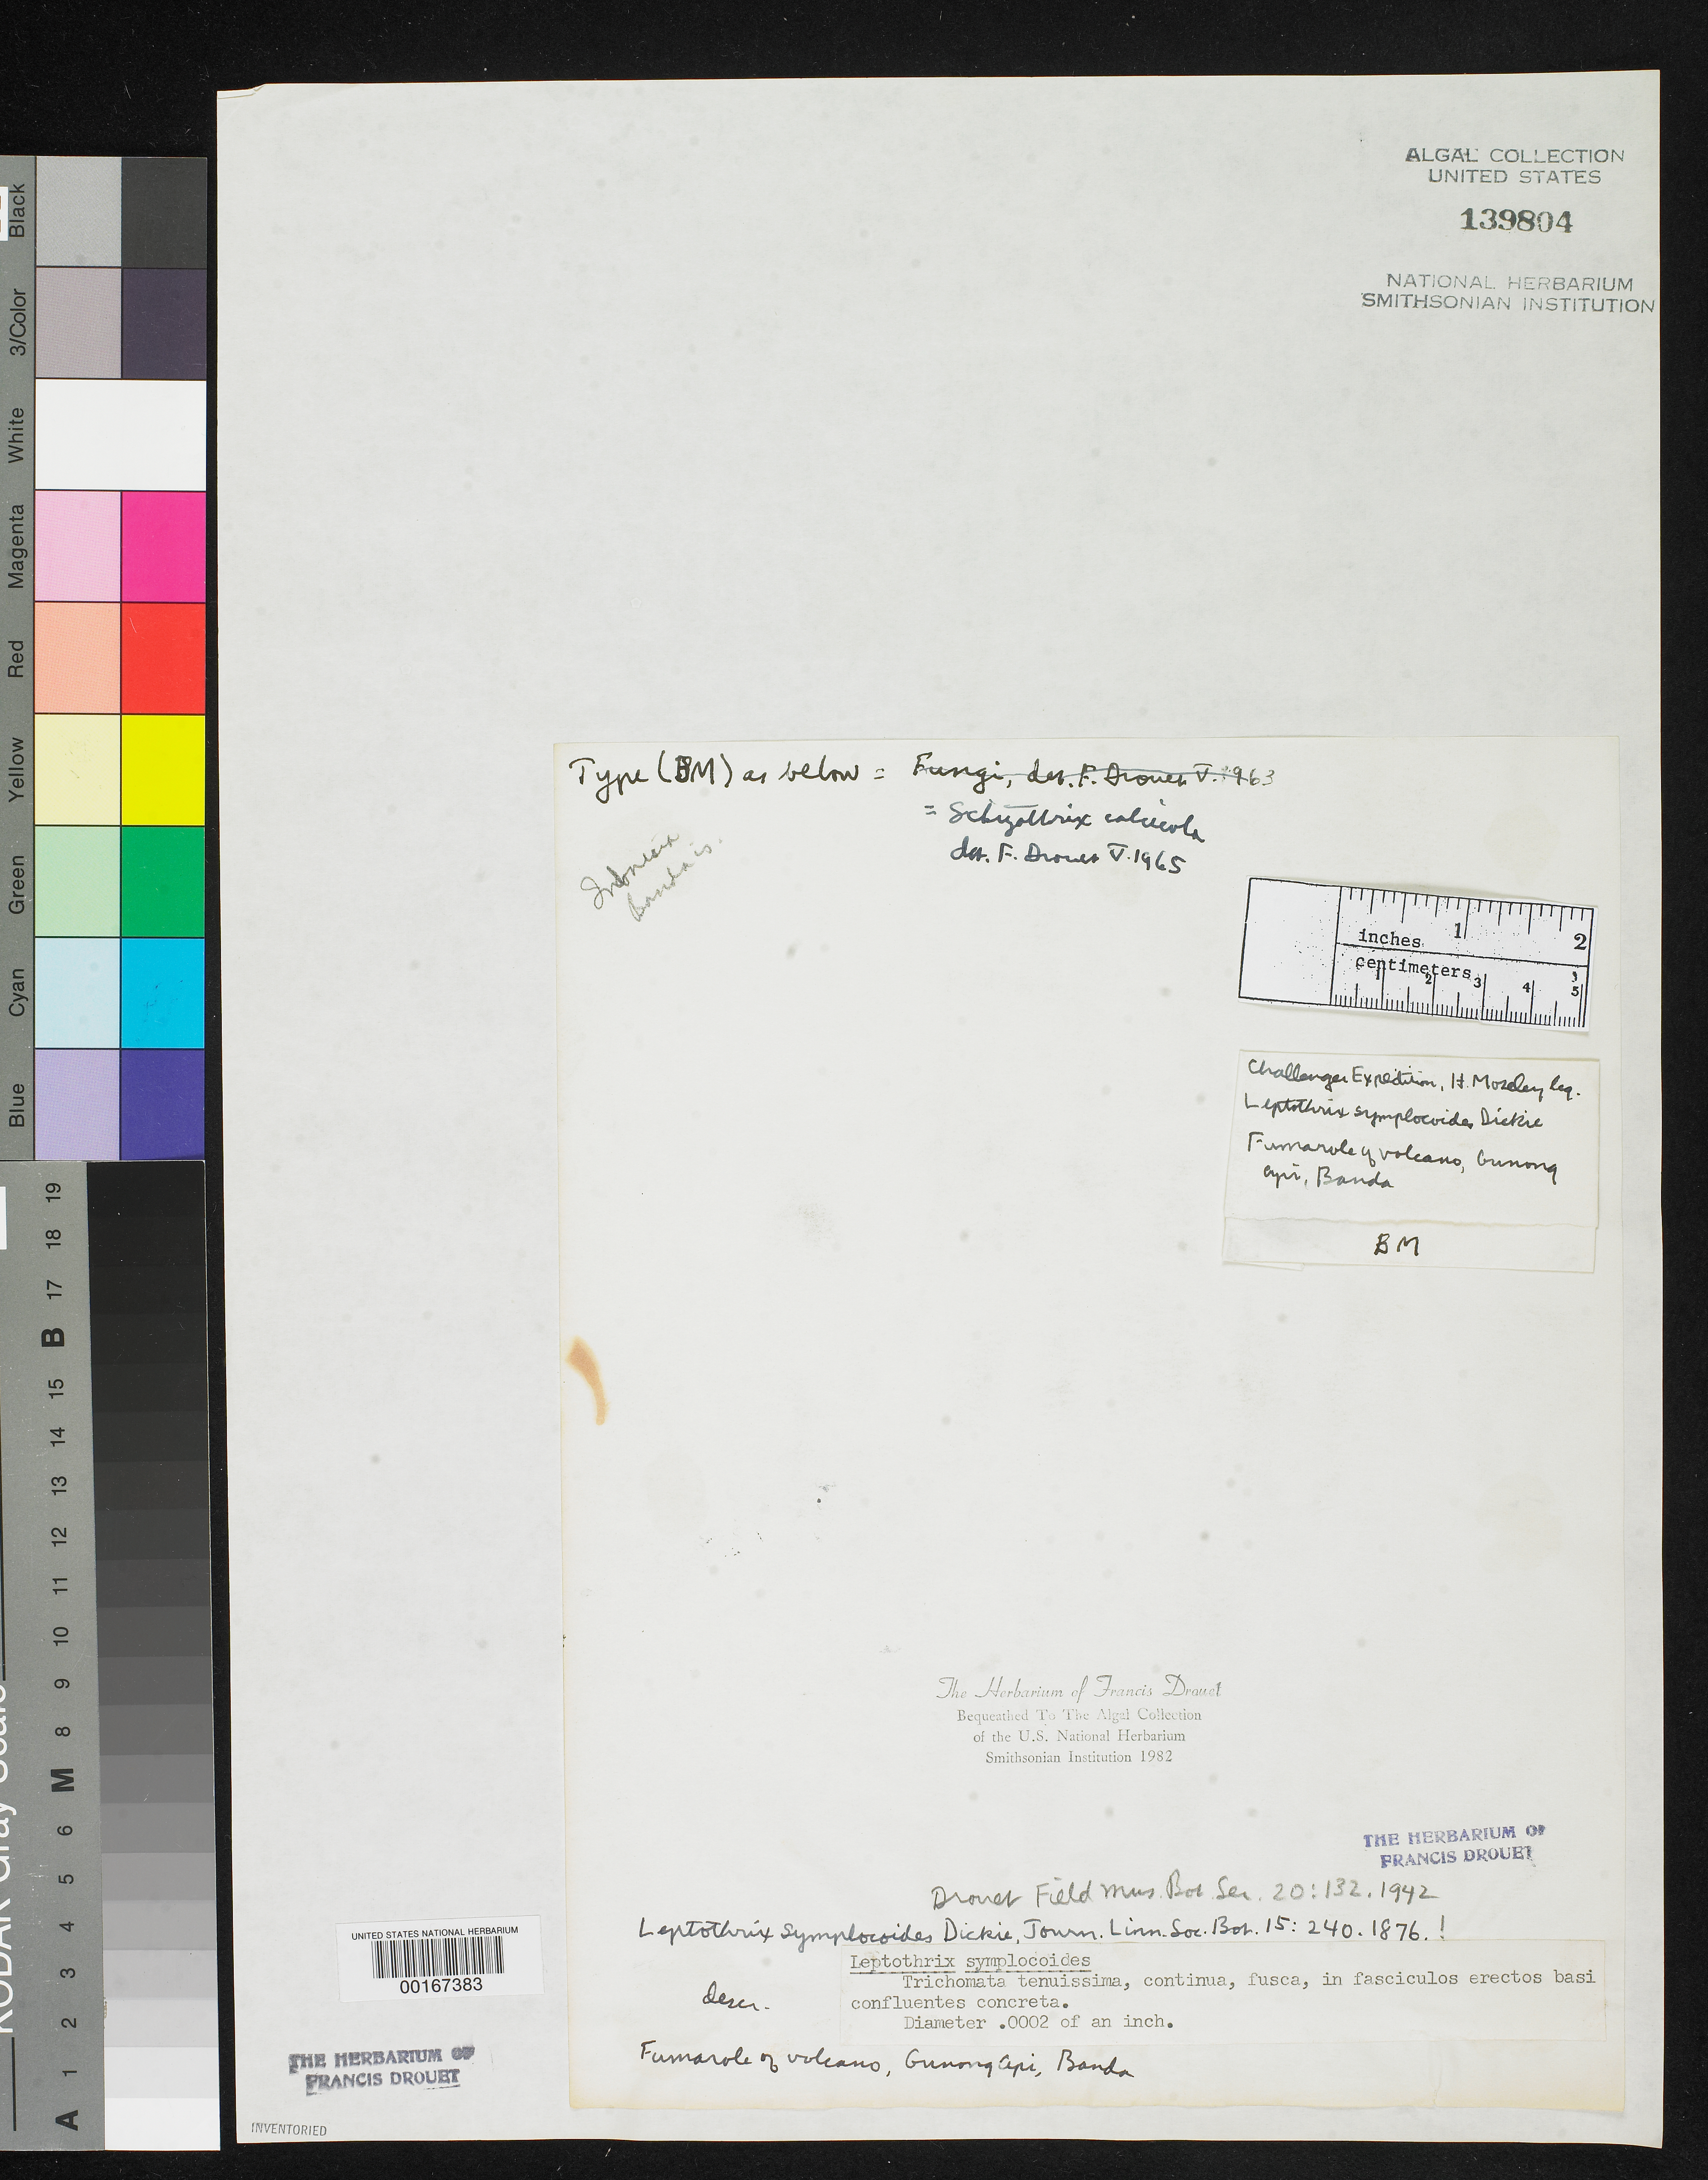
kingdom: Bacteria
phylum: Cyanobacteria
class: Cyanobacteriia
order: Cyanobacteriales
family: Oscillatoriaceae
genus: Leptothrix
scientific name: Leptothrix symplocoides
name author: Dickie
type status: Isotype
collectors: H. Moseley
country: Indonesia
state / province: Maluku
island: Banda Islands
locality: Gunung Api (Gunong Api)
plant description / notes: H.M.S. Challenger Expedition, 1872-1876.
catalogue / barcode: US 139804